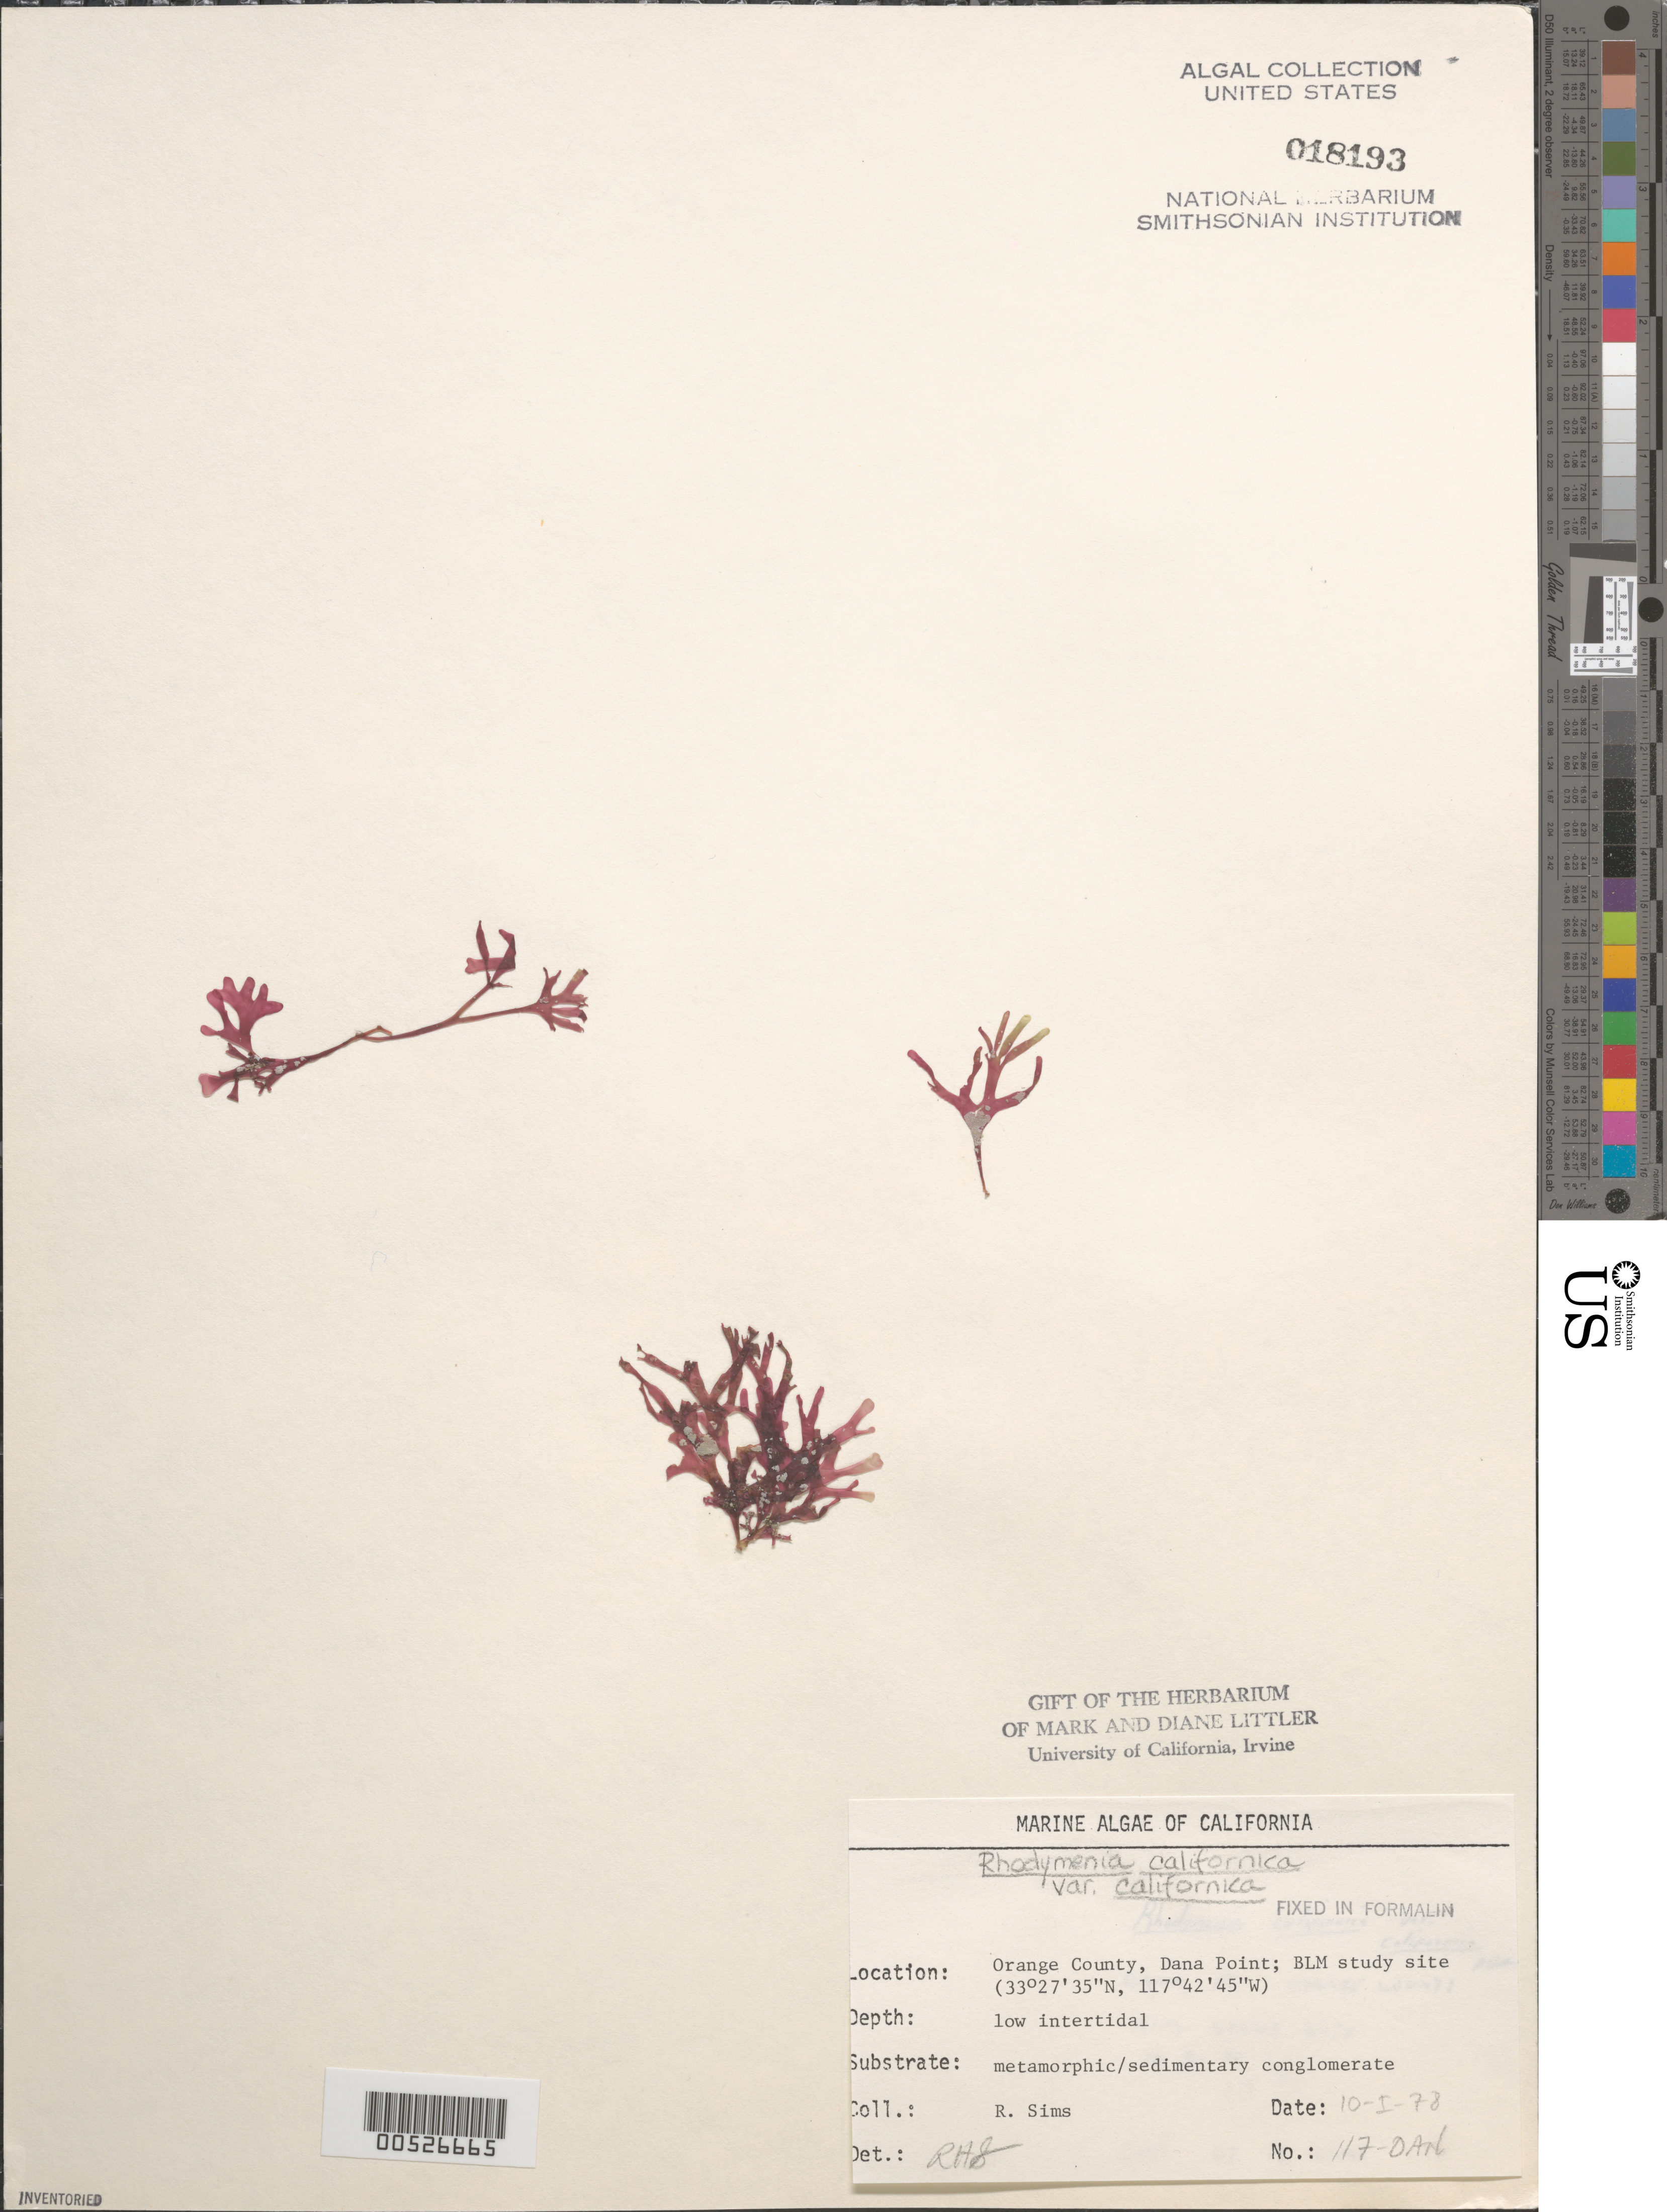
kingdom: Plantae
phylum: Rhodophyta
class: Florideophyceae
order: Rhodymeniales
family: Rhodymeniaceae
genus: Rhodymenia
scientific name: Rhodymenia californica var. californica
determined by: Sims, Robert H.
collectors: R. H. Sims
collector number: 117-dan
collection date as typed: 10 Jan 1978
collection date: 1978-01-10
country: United States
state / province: California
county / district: Orange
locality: Dana Point, 1 km north of marina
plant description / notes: BLM-SOCALBIGHT Rocky Intertidal Survey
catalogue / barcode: US 18193